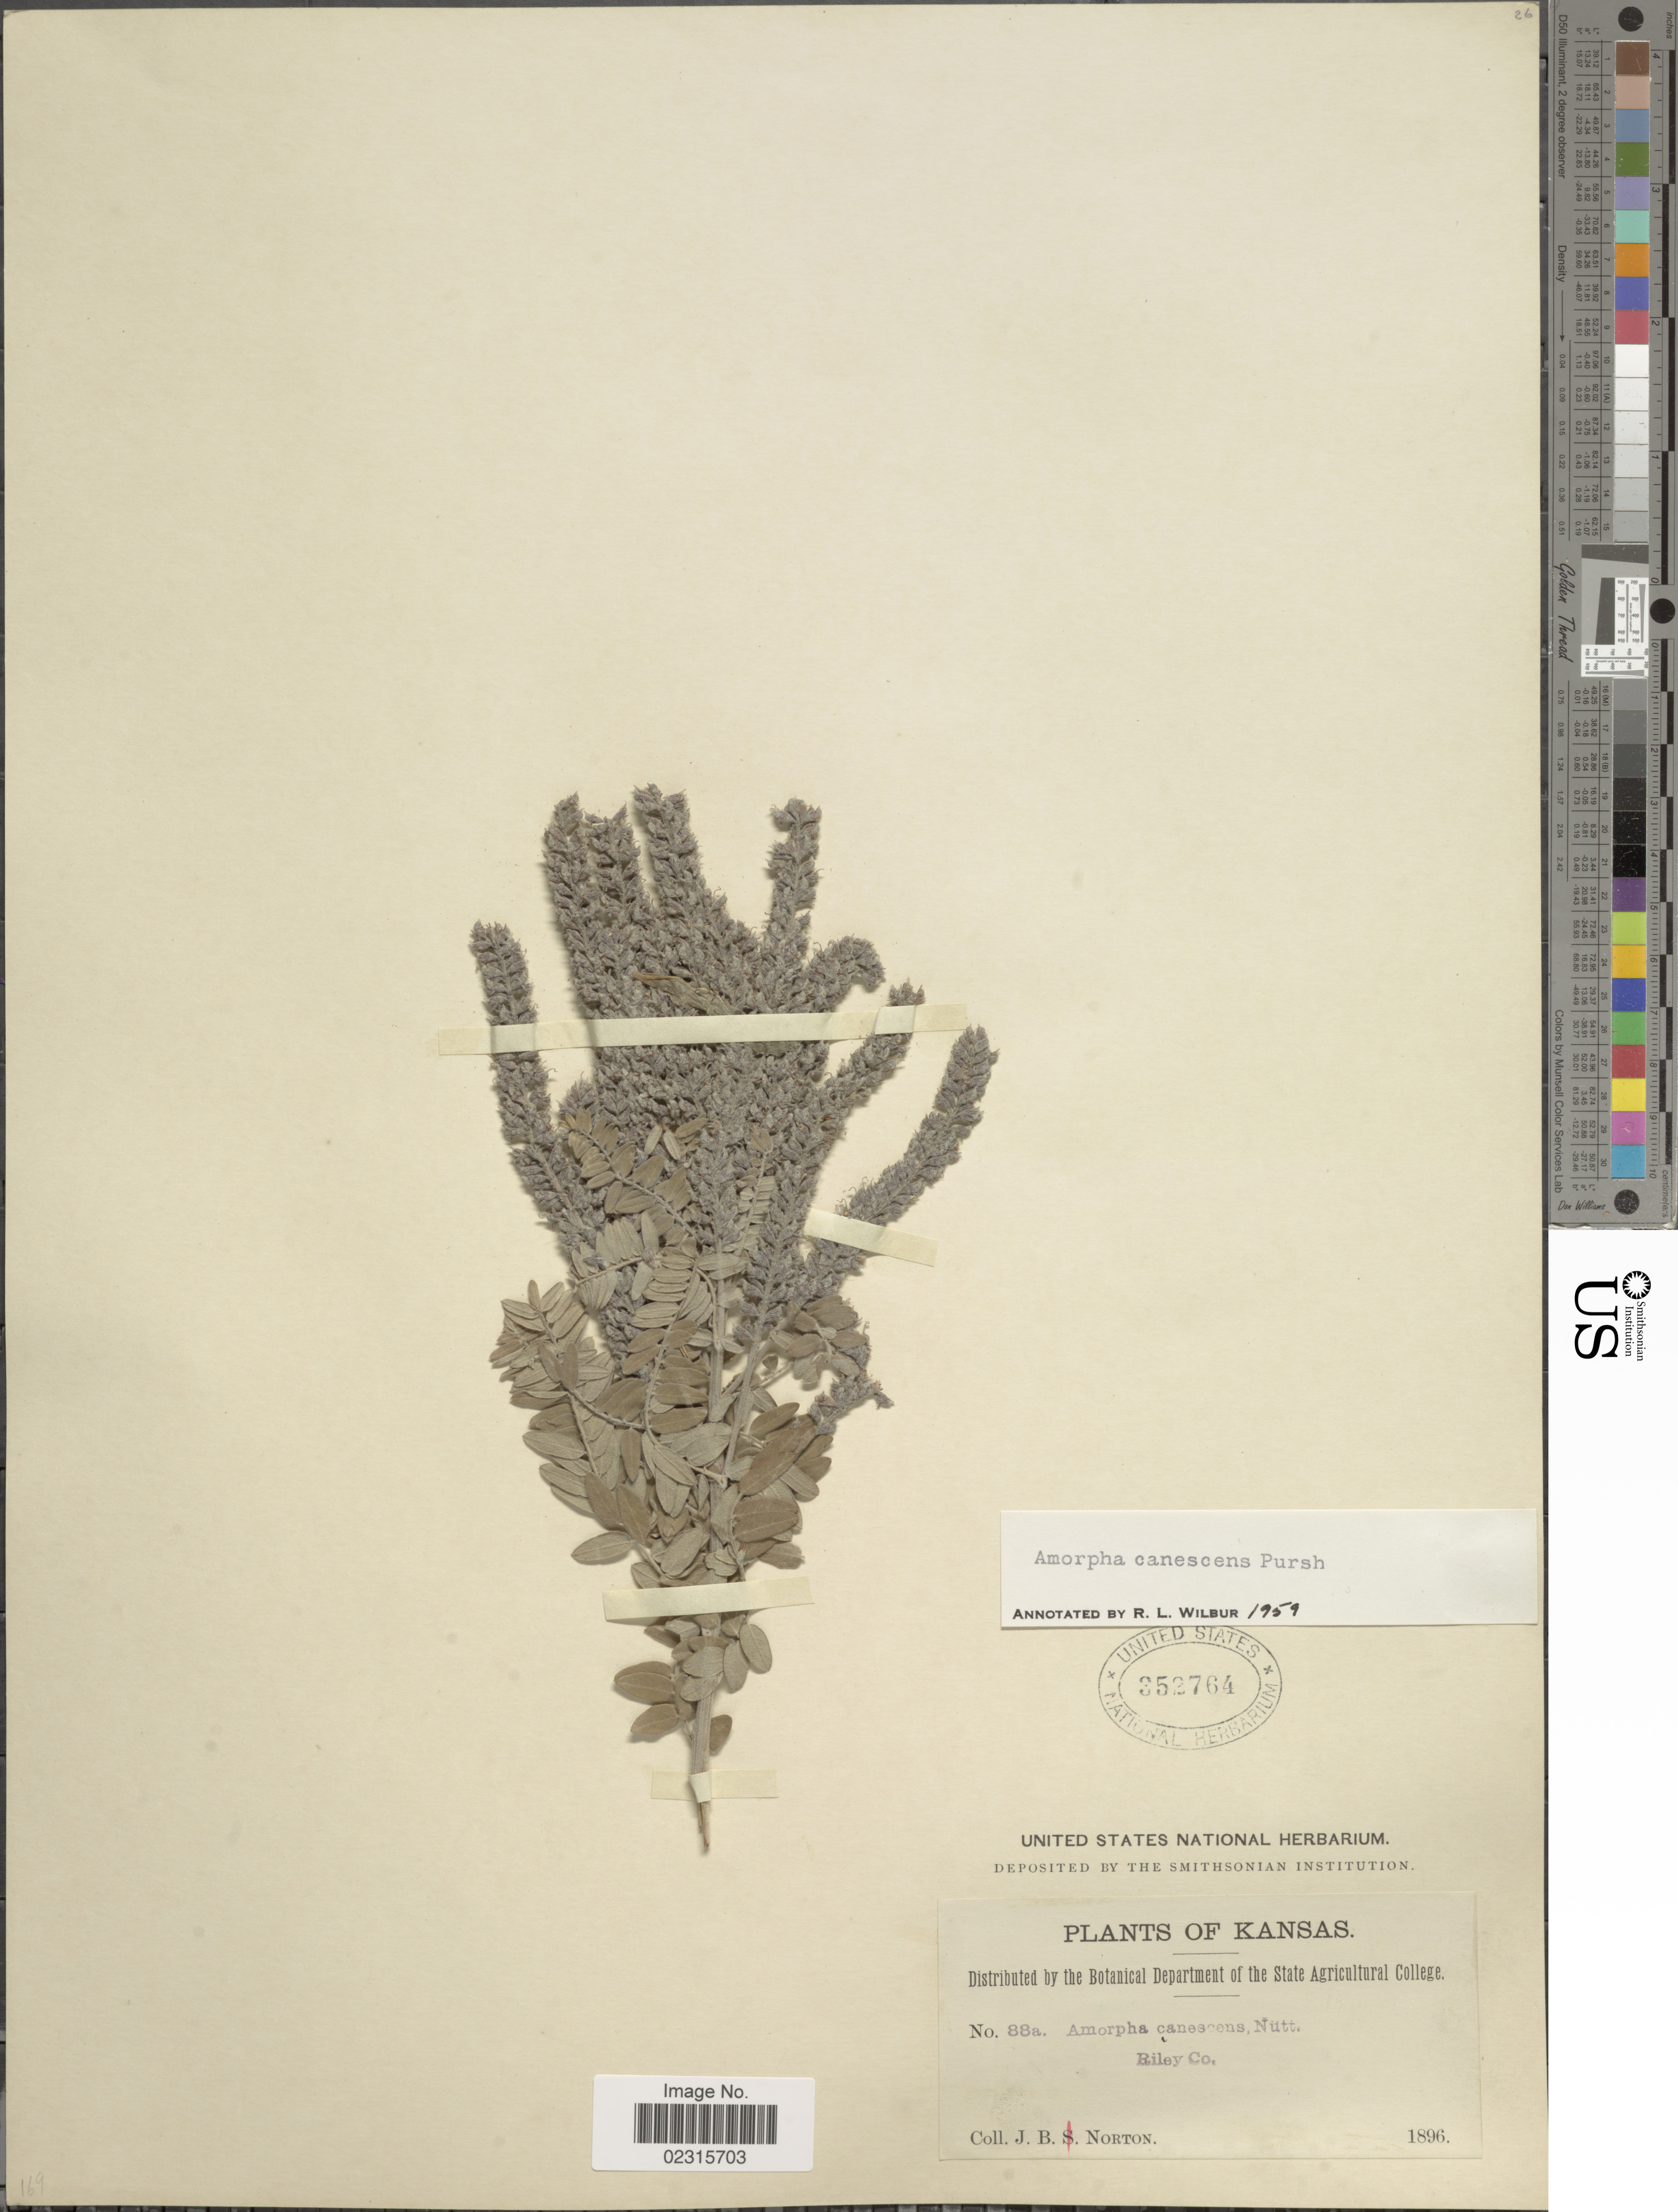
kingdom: Plantae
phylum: Tracheophyta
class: Magnoliopsida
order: Fabales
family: Fabaceae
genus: Amorpha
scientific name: Amorpha canescens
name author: Pursh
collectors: J. B. Norton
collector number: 88a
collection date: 1896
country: United States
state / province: Kansas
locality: Riley Co.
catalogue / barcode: US 352764